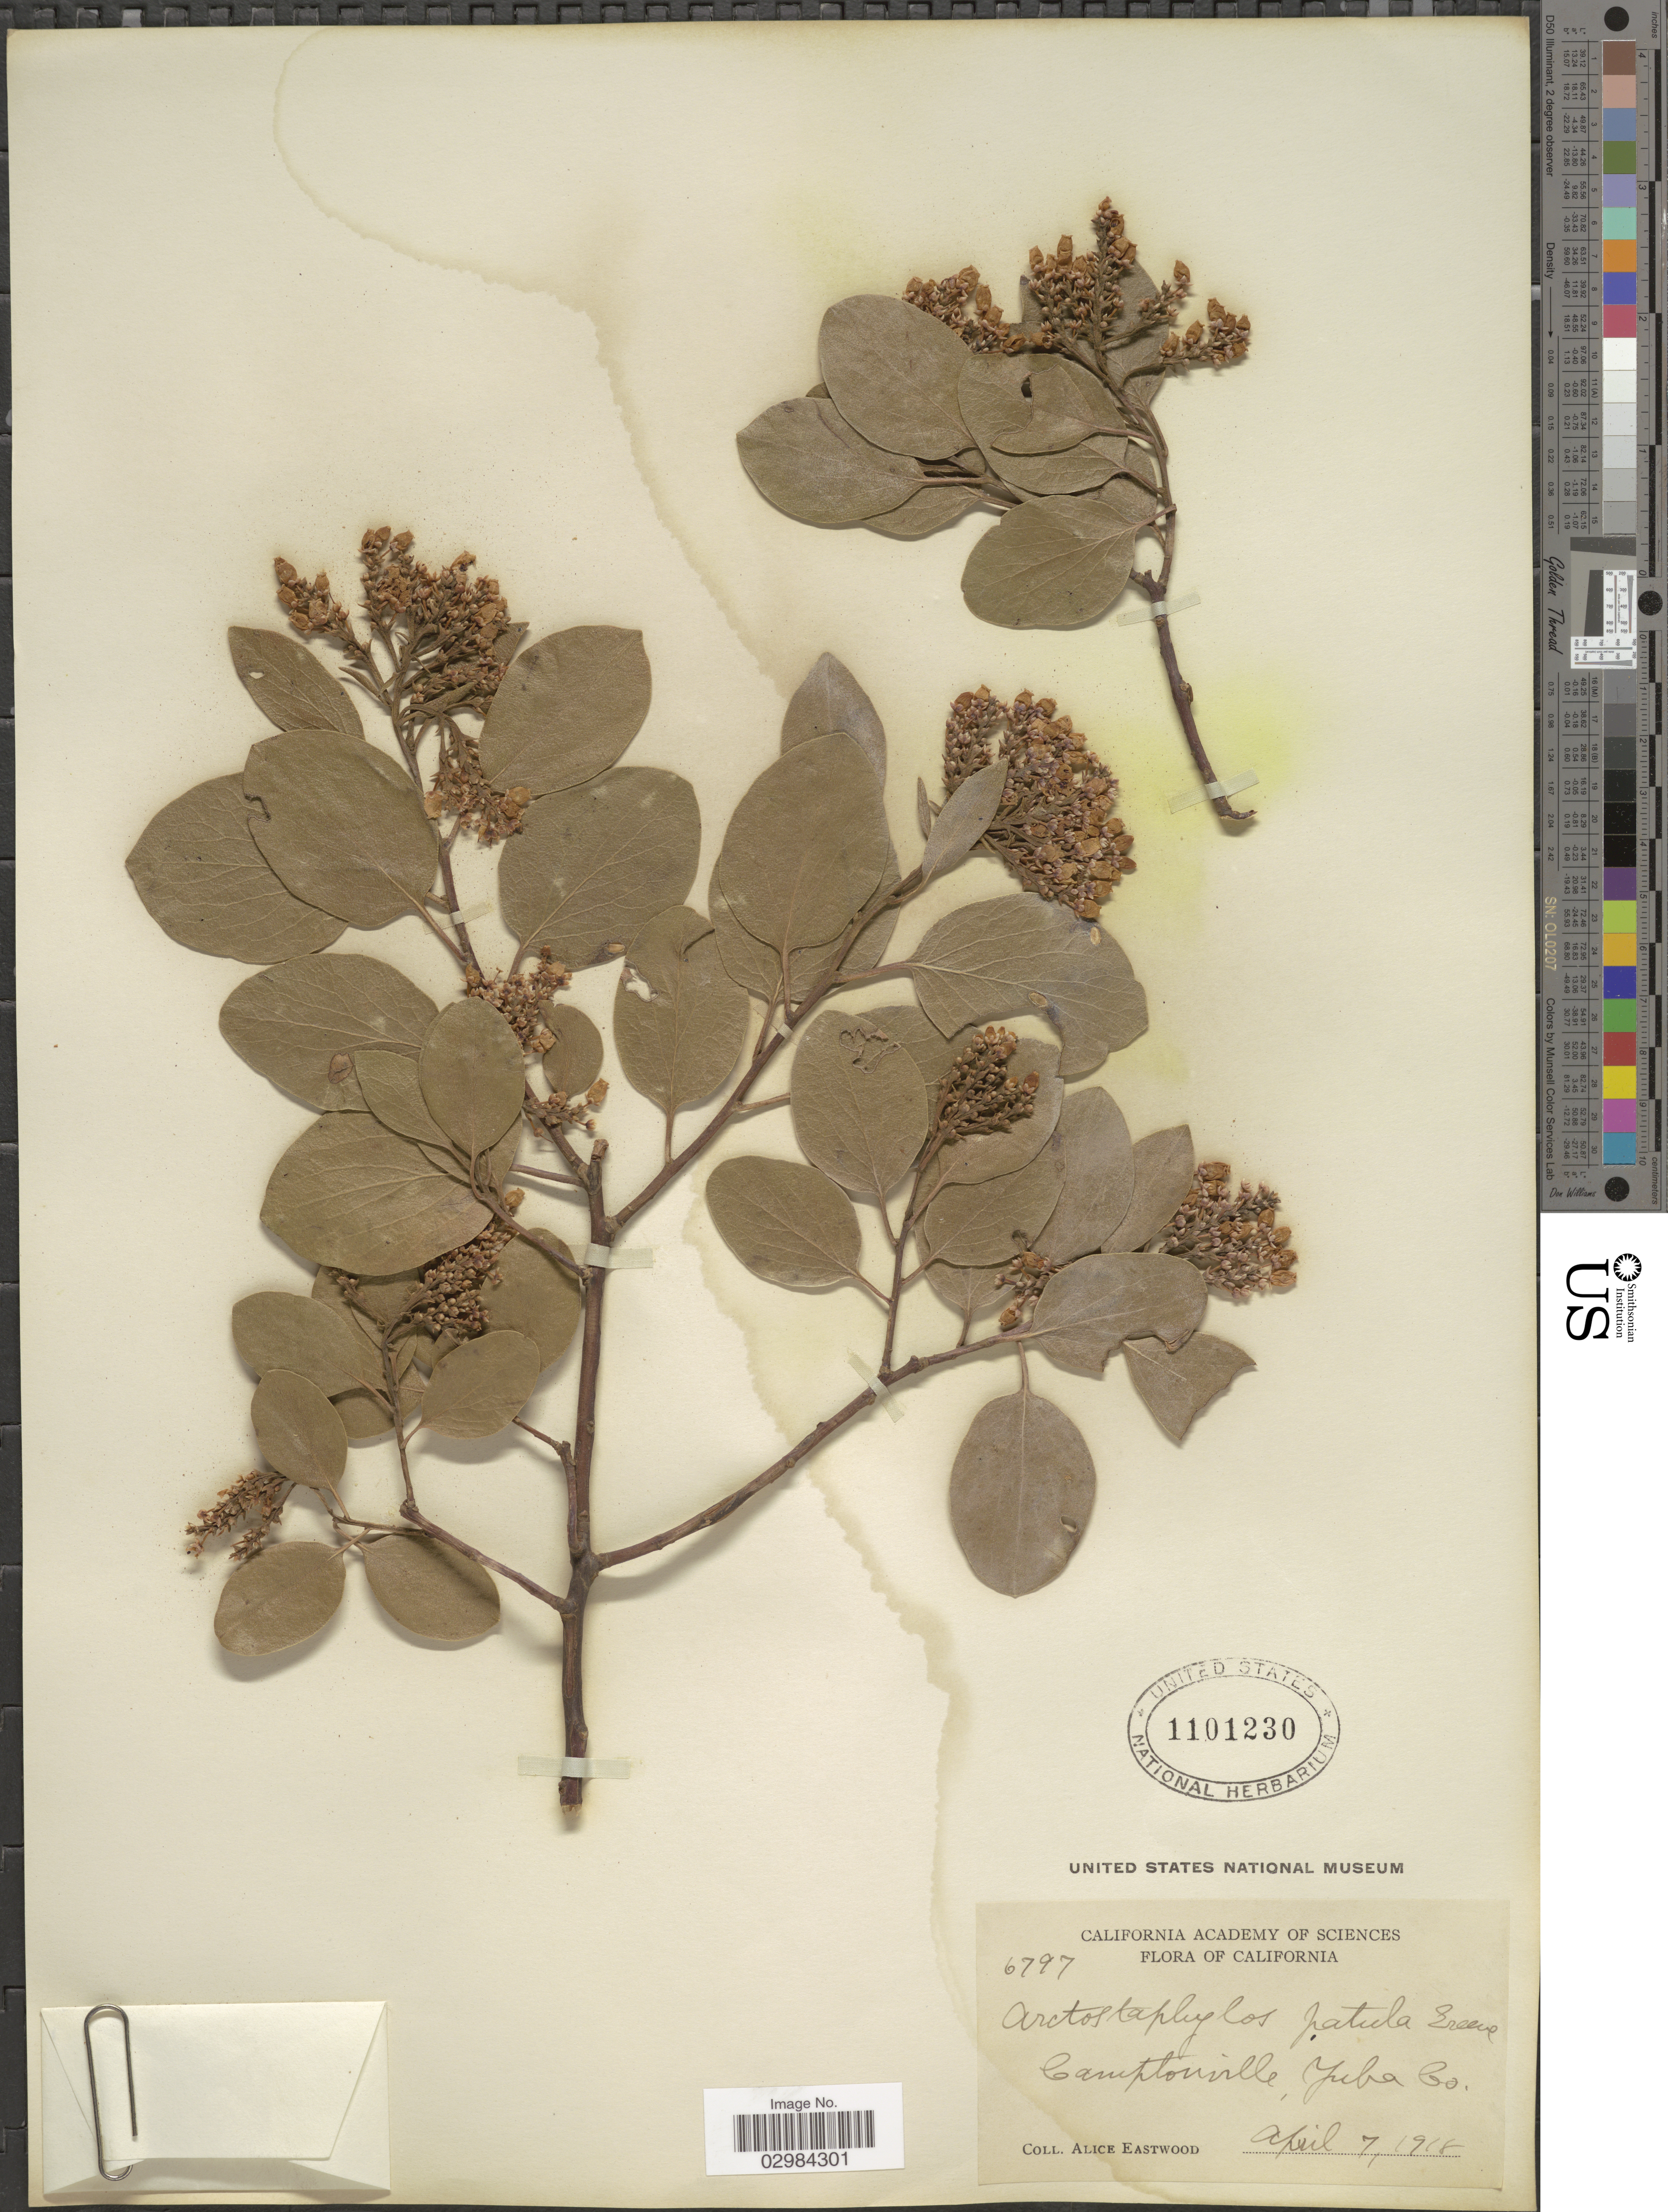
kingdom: Plantae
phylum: Tracheophyta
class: Magnoliopsida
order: Ericales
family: Ericaceae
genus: Arctostaphylos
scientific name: Arctostaphylos patula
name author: Greene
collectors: A. Eastwood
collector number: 6797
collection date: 1918-04-07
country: United States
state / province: California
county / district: Yuba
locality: Camptonville, Yuba Co.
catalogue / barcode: US 1101230